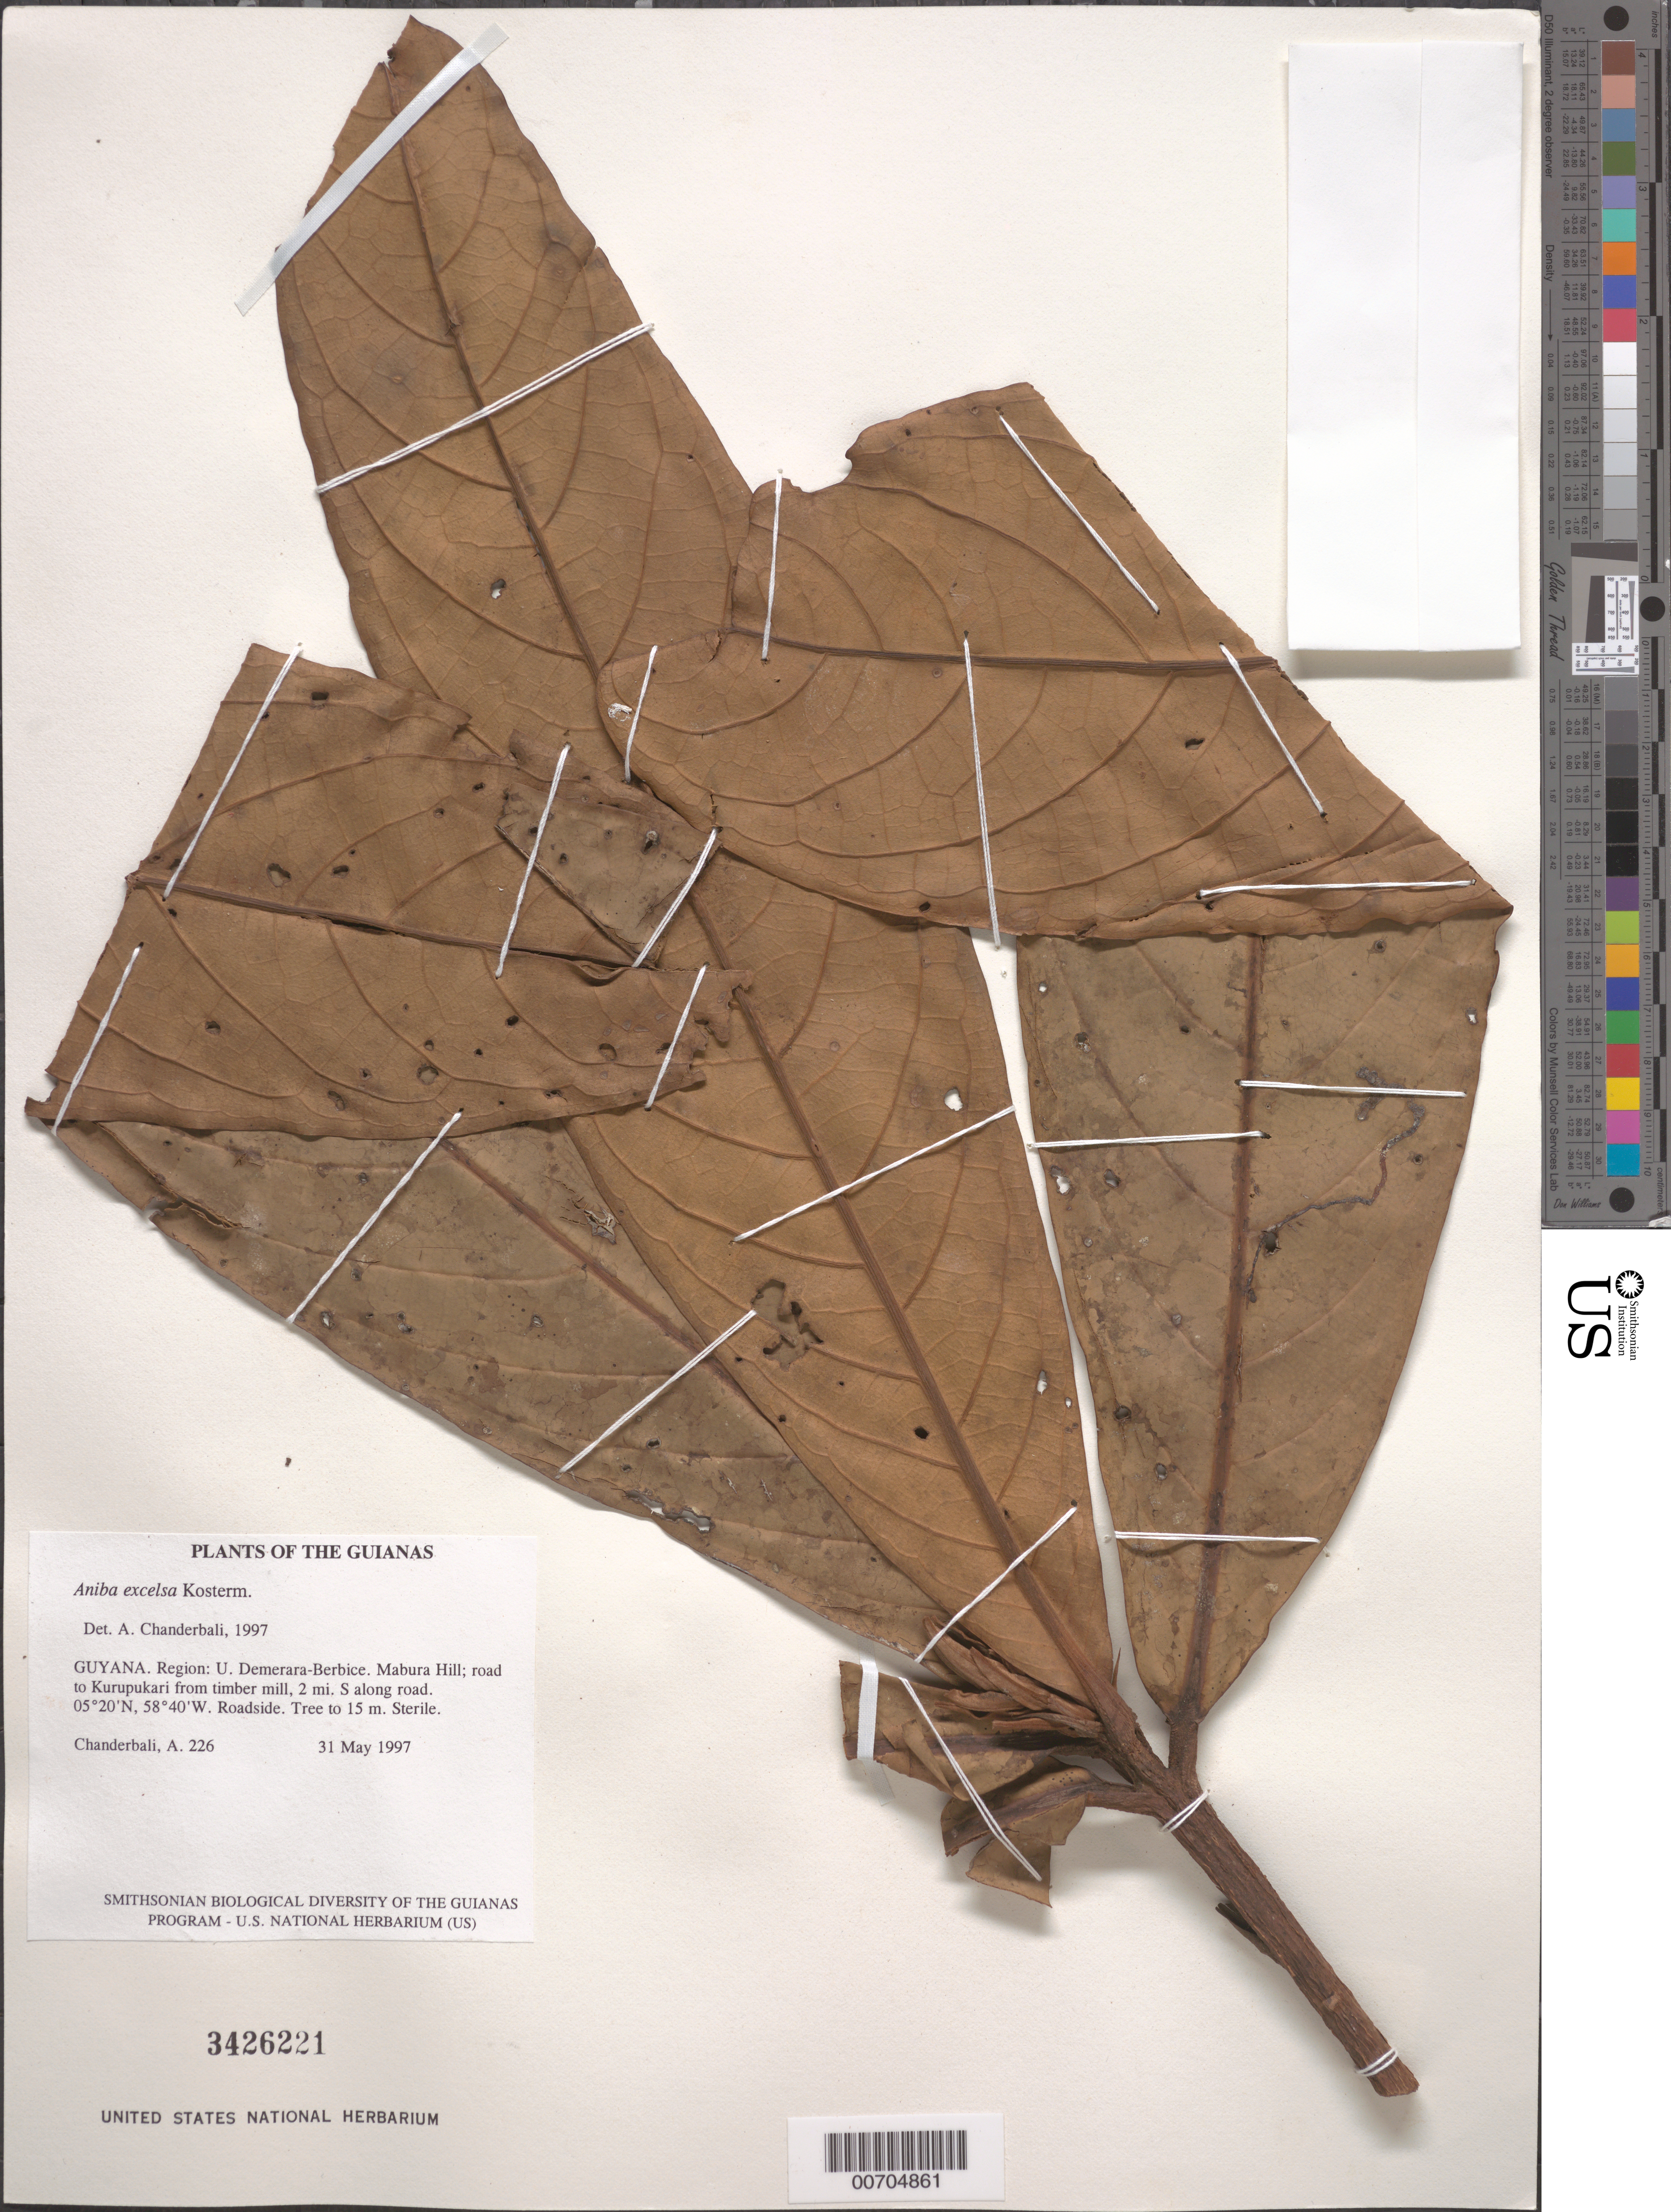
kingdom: Plantae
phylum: Tracheophyta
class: Magnoliopsida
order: Laurales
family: Lauraceae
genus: Aniba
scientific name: Aniba excelsa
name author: Kosterm.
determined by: Chanderbali, Andre Shashi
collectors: A. S. Chanderbali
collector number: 226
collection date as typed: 31 May 1997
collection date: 1997-05-31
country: Guyana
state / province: U. Demerara-Berbice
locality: Mabura Hill; road to Kurupukari from timber mill, 2 mi. S along road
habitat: Roadside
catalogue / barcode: US 3426221